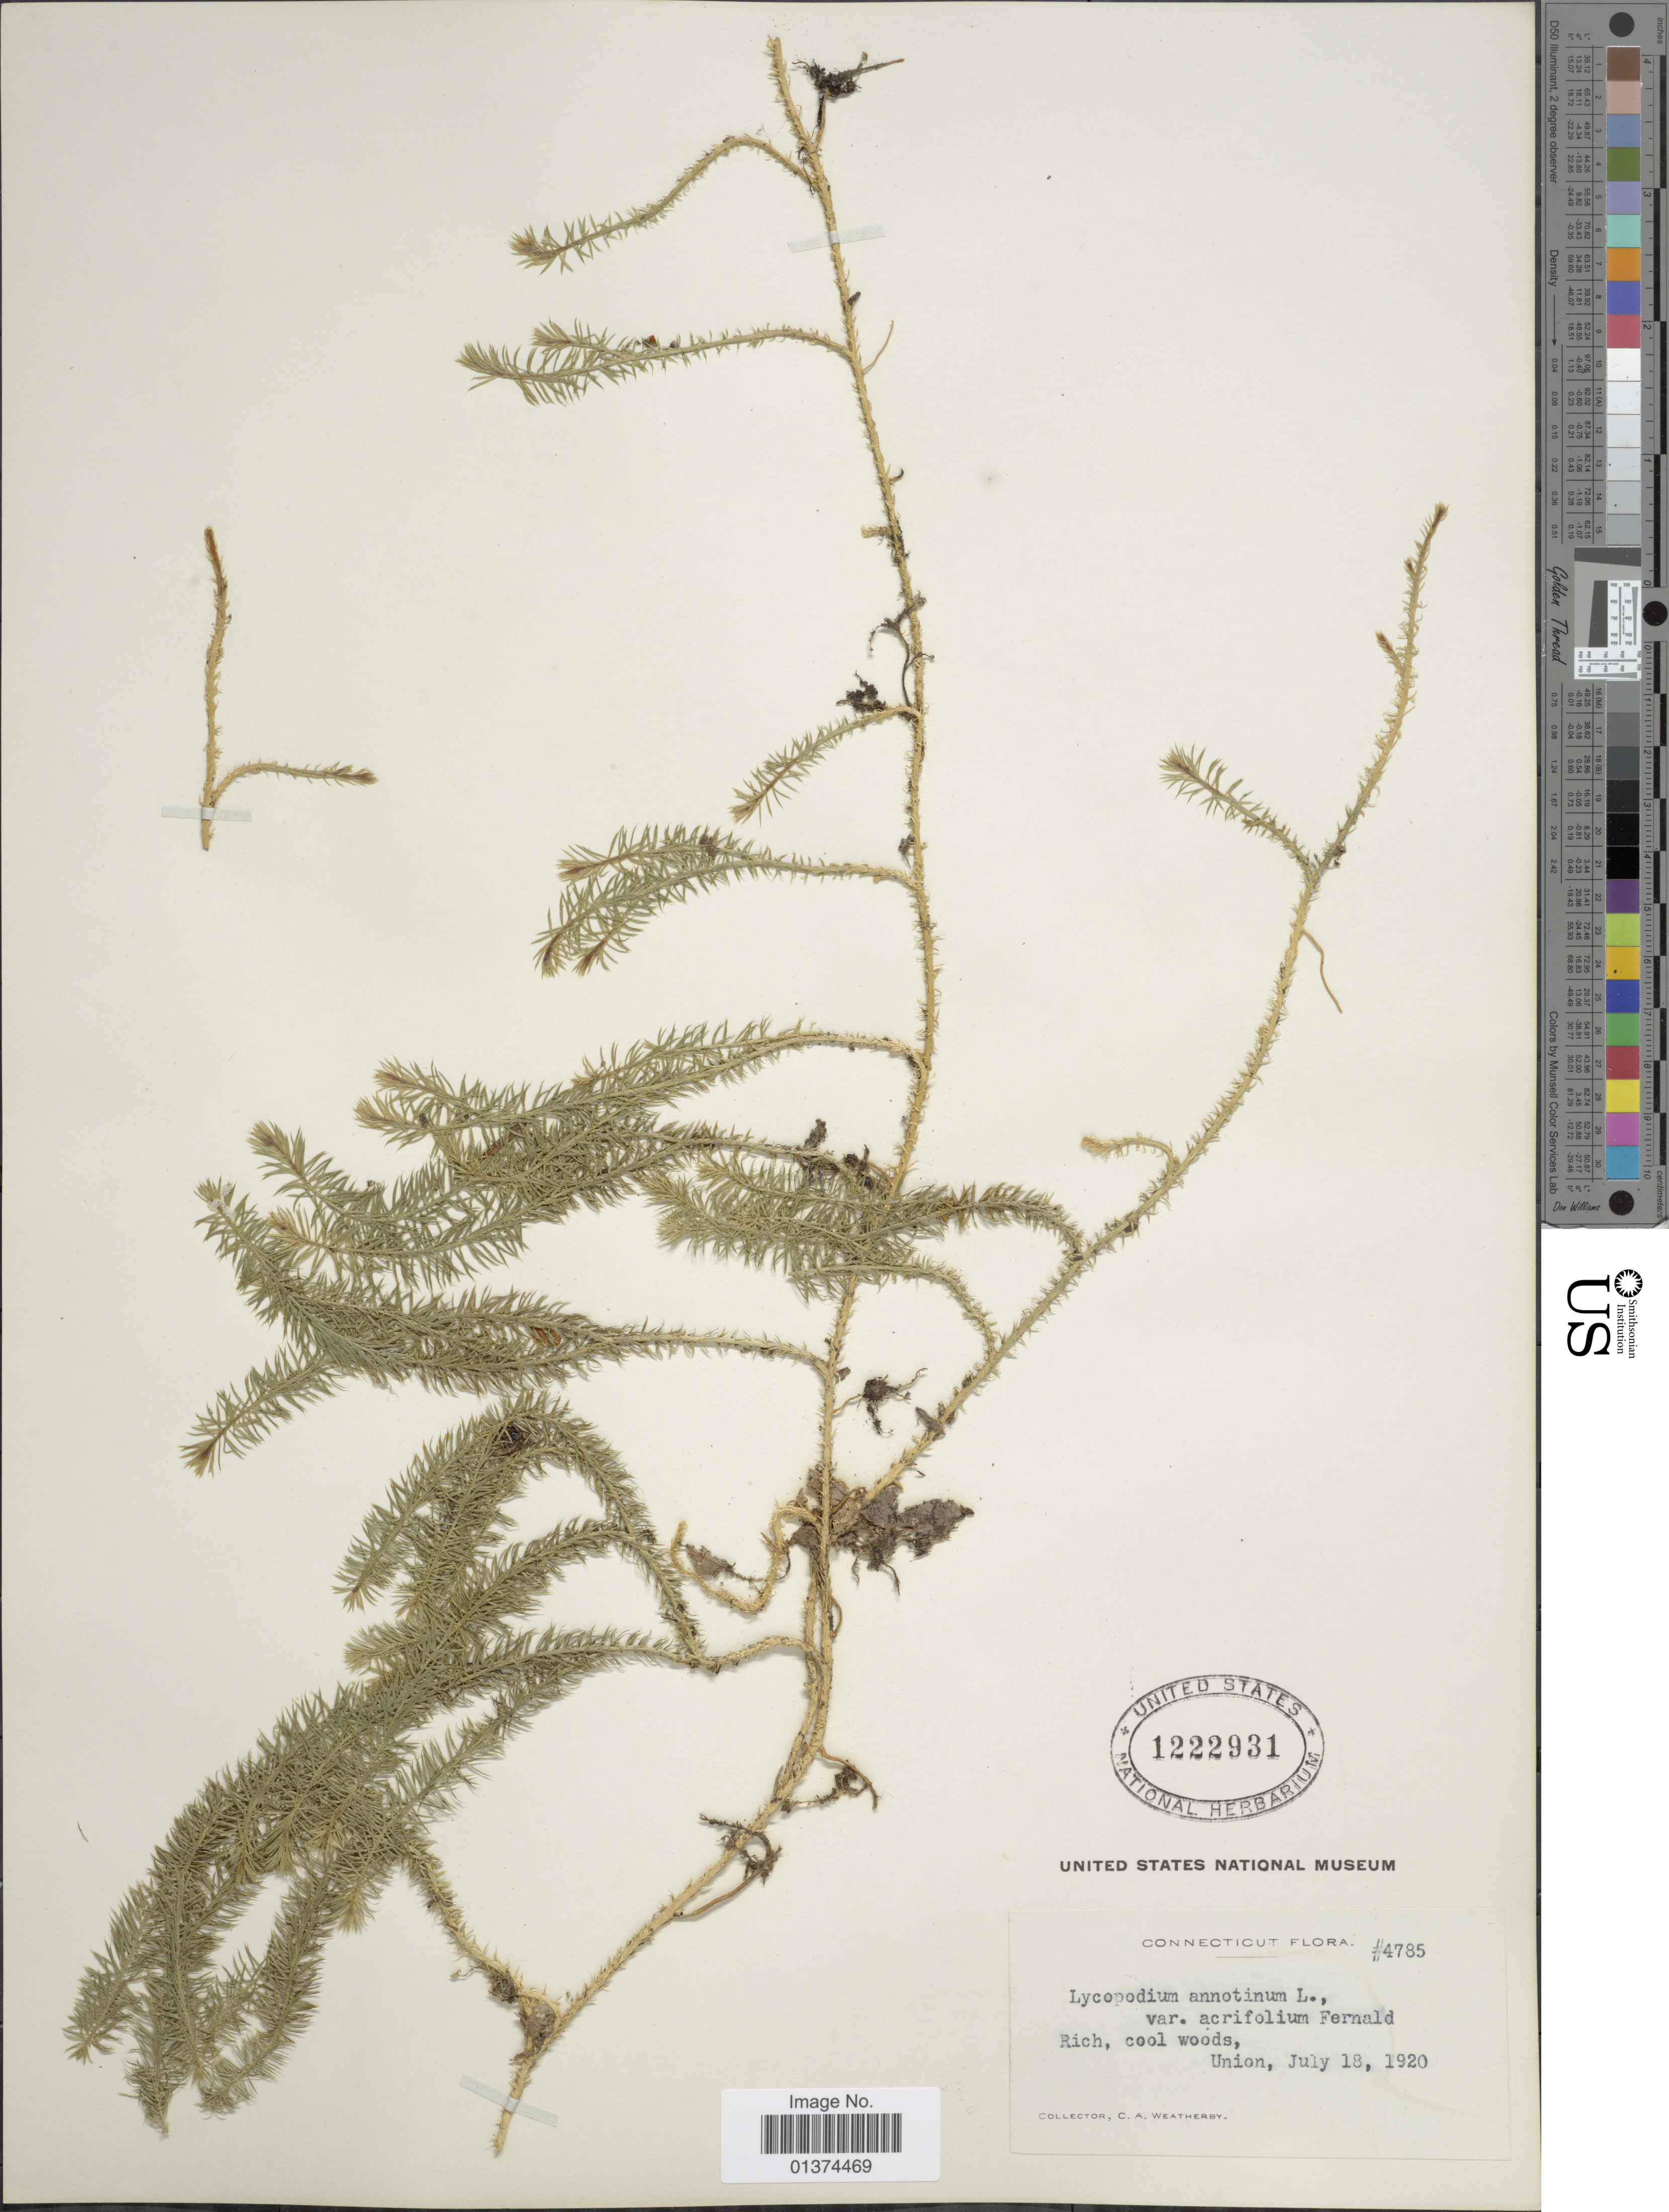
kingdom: Plantae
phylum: Tracheophyta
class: Lycopodiopsida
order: Lycopodiales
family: Lycopodiaceae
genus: Spinulum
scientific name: Spinulum annotinum subsp. annotinum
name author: (L.) A. Haines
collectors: C. A. Weatherby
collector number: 4785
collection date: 1920-07-18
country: United States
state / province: Connecticut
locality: Union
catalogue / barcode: US 1222931